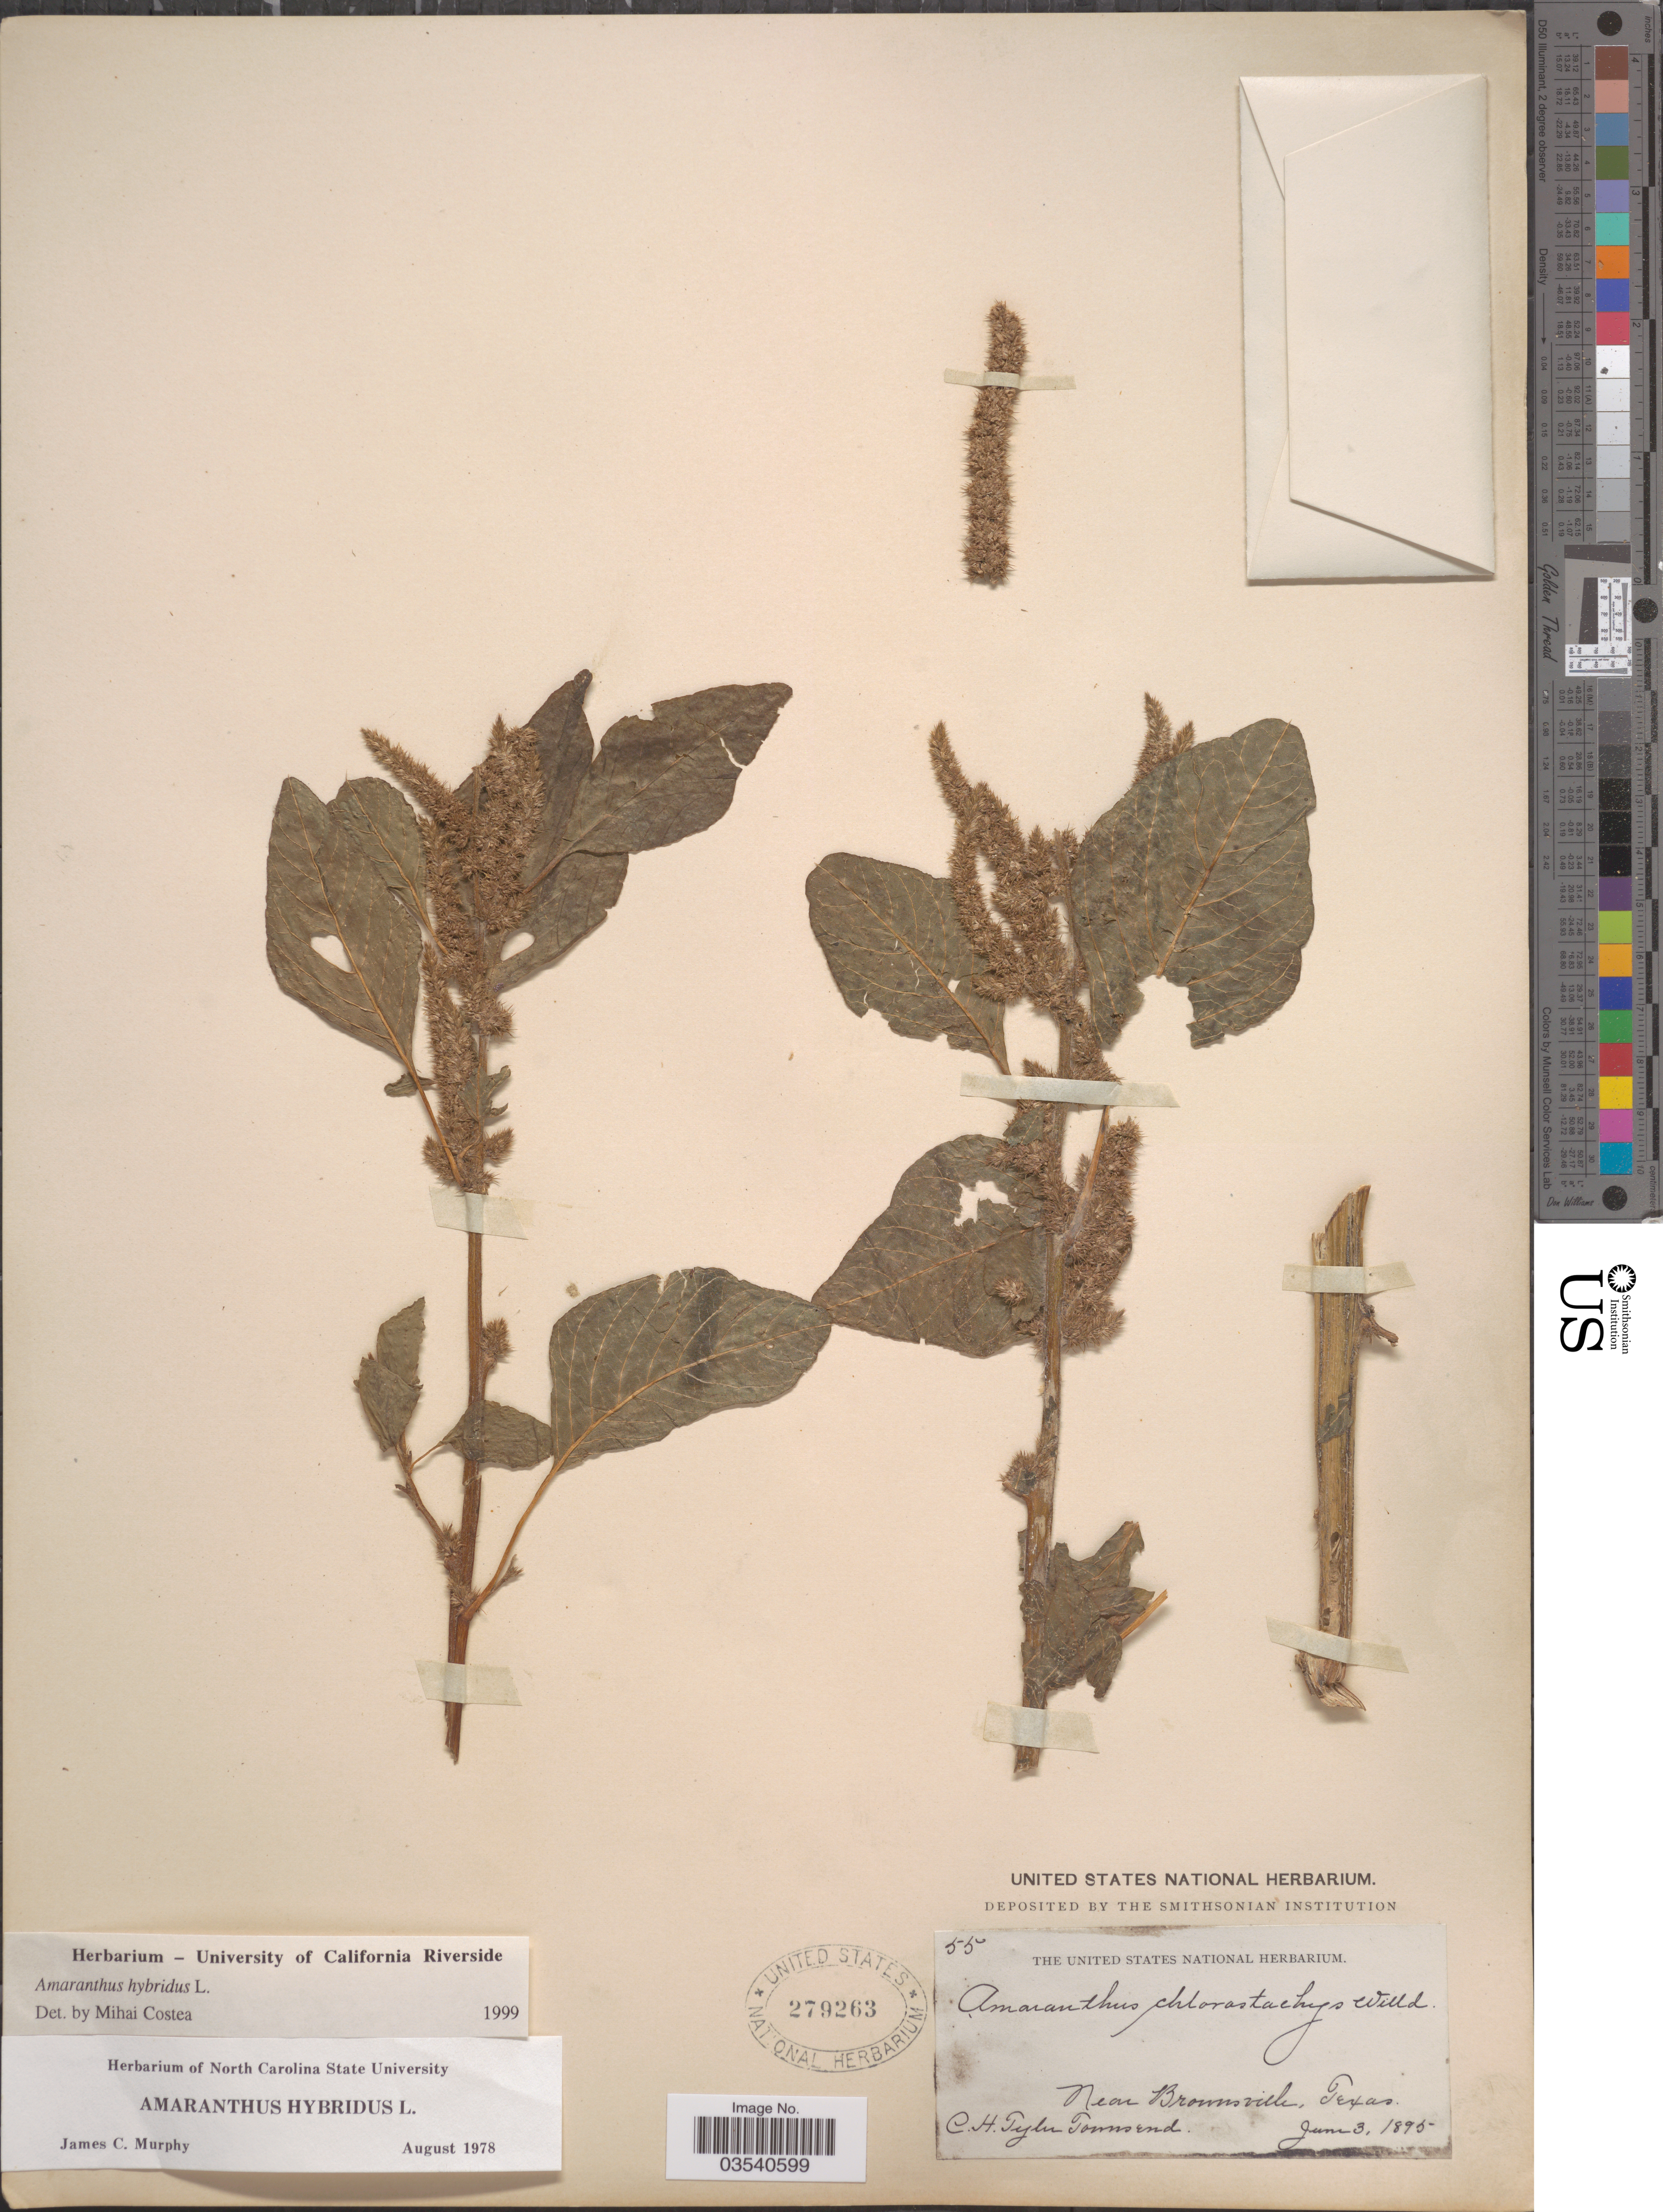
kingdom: Plantae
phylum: Tracheophyta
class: Magnoliopsida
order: Caryophyllales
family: Amaranthaceae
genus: Amaranthus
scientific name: Amaranthus hybridus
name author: L.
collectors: C. H. T. Townsend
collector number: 55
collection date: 1895-06-03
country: United States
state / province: Texas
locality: Near Brownsville.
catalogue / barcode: US 279263